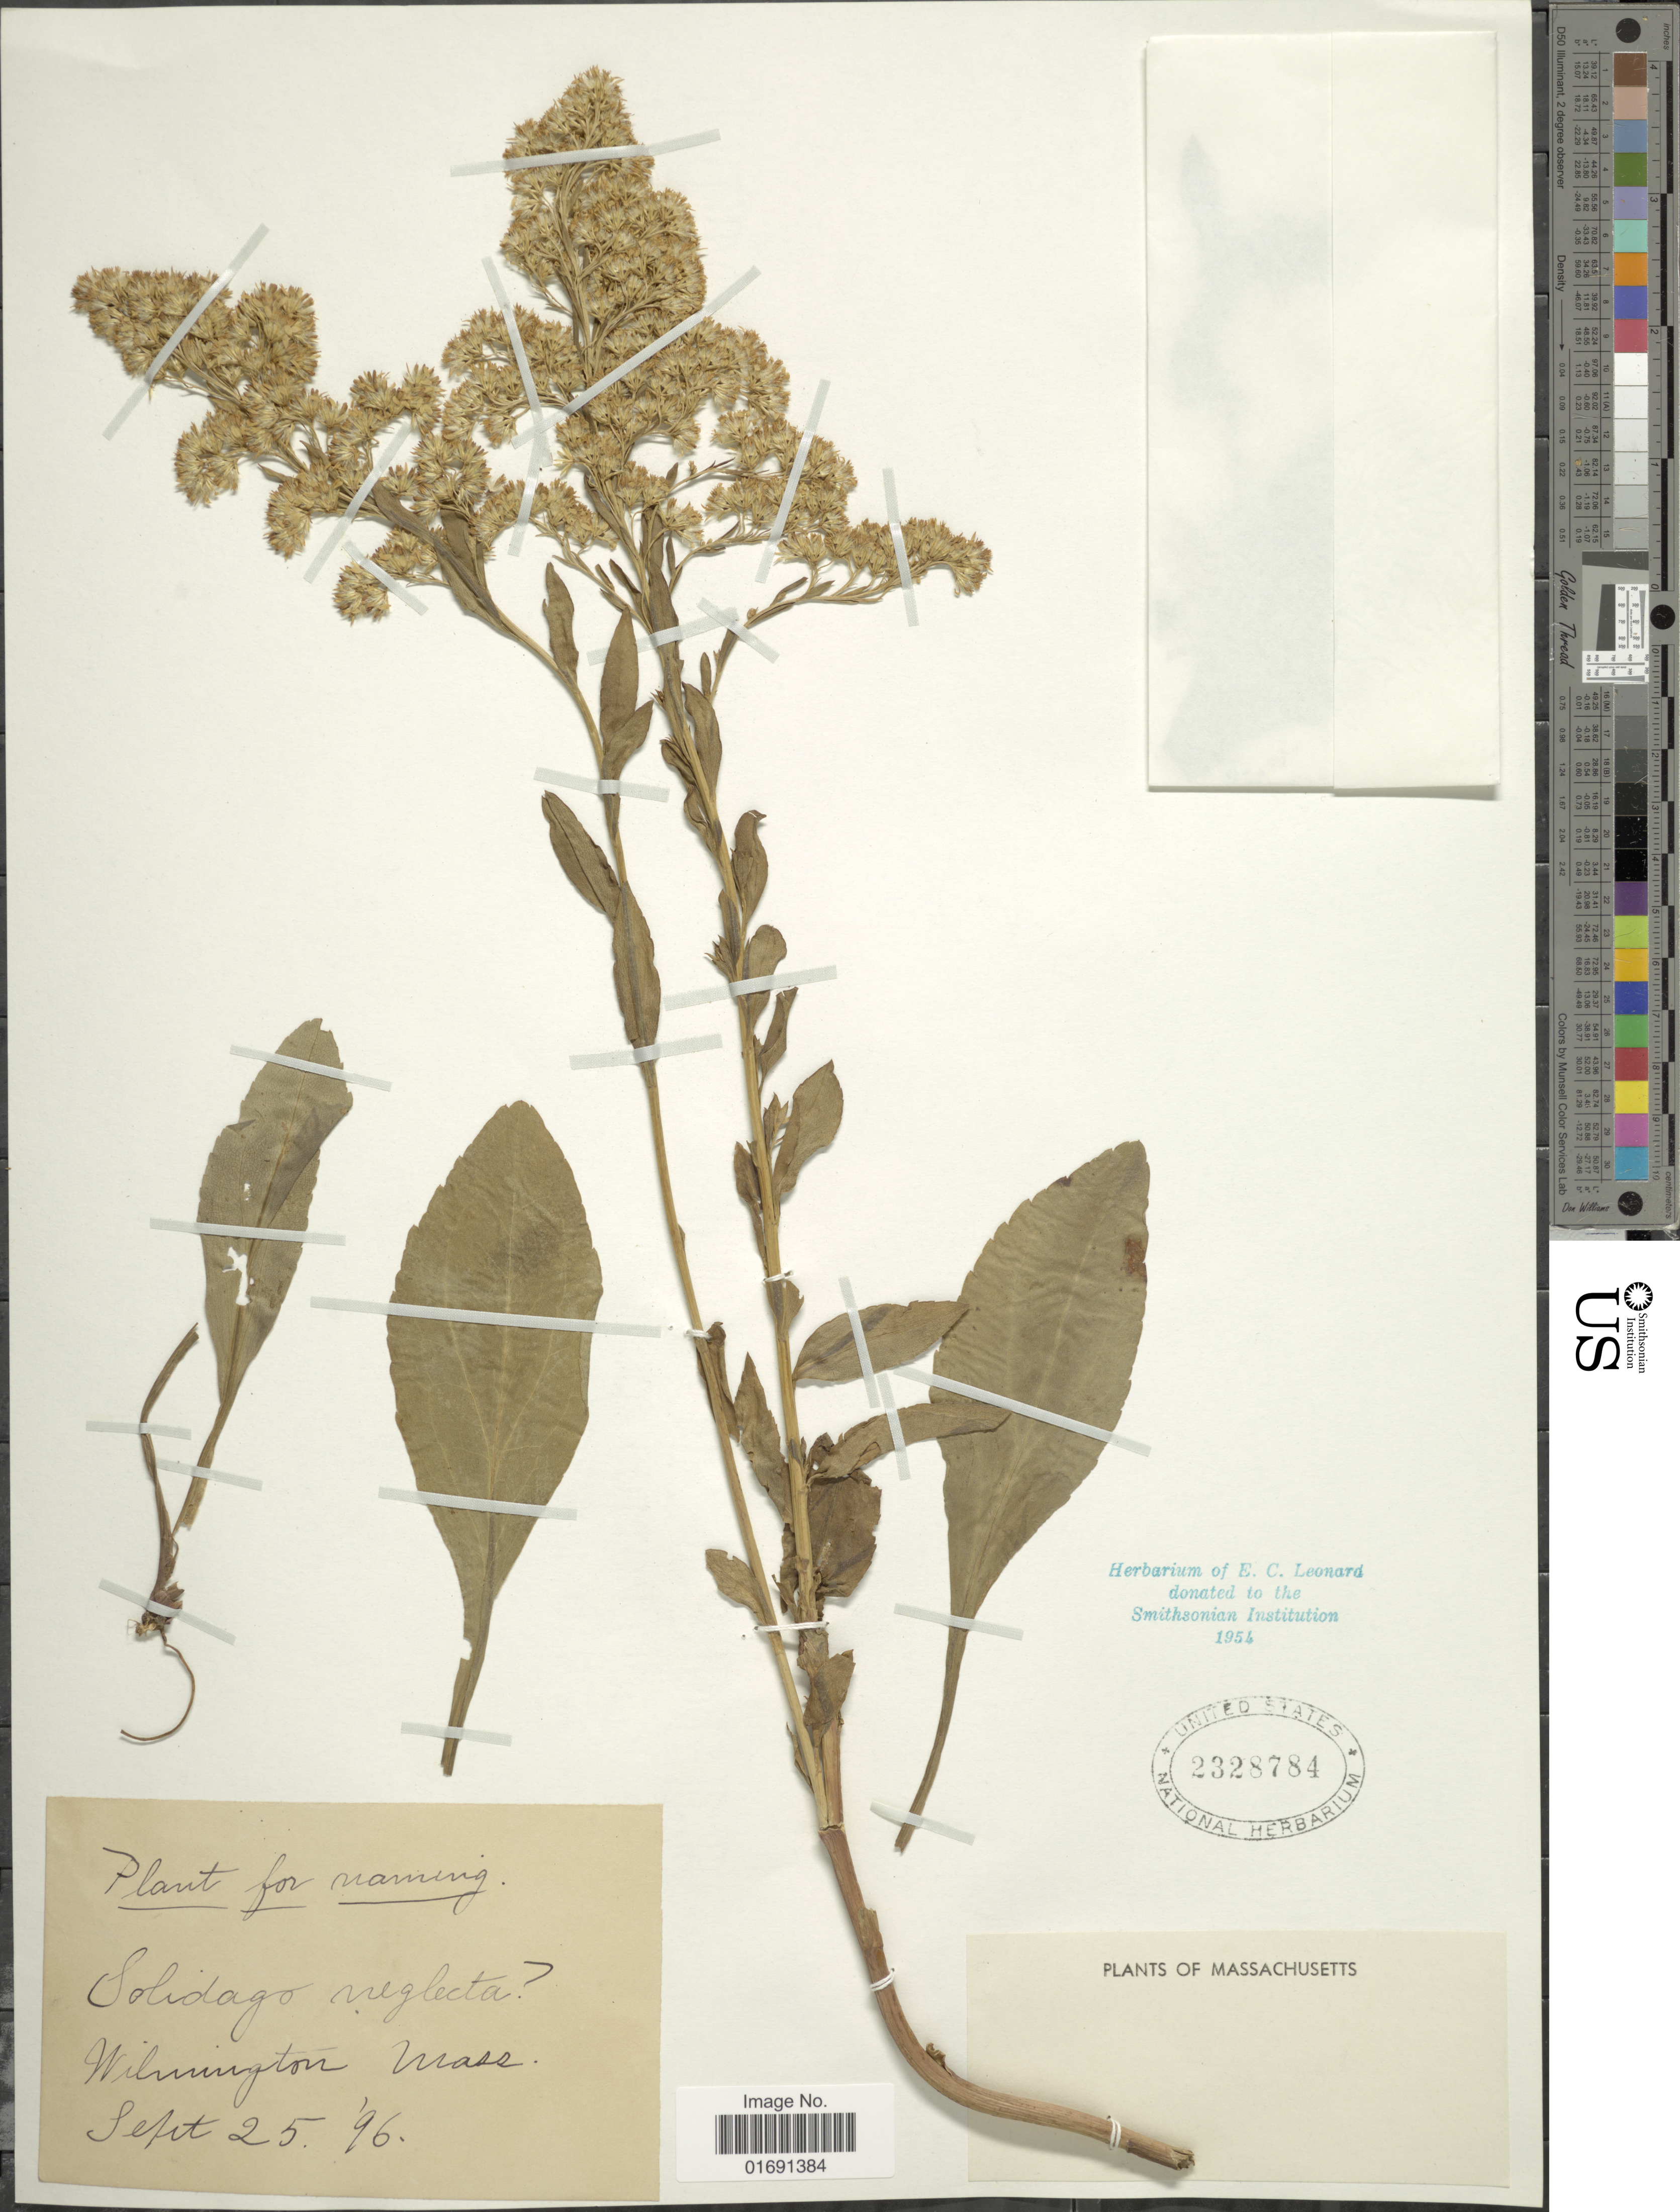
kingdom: Plantae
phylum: Tracheophyta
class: Magnoliopsida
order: Asterales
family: Asteraceae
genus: Solidago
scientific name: Solidago uniligulata var. neglecta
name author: Fernald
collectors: ex herb. E.C. Leonard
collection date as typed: Transcribed d/m/y: 25/9/96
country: United States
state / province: Massachusetts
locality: Wilmington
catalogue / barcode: US 2328784